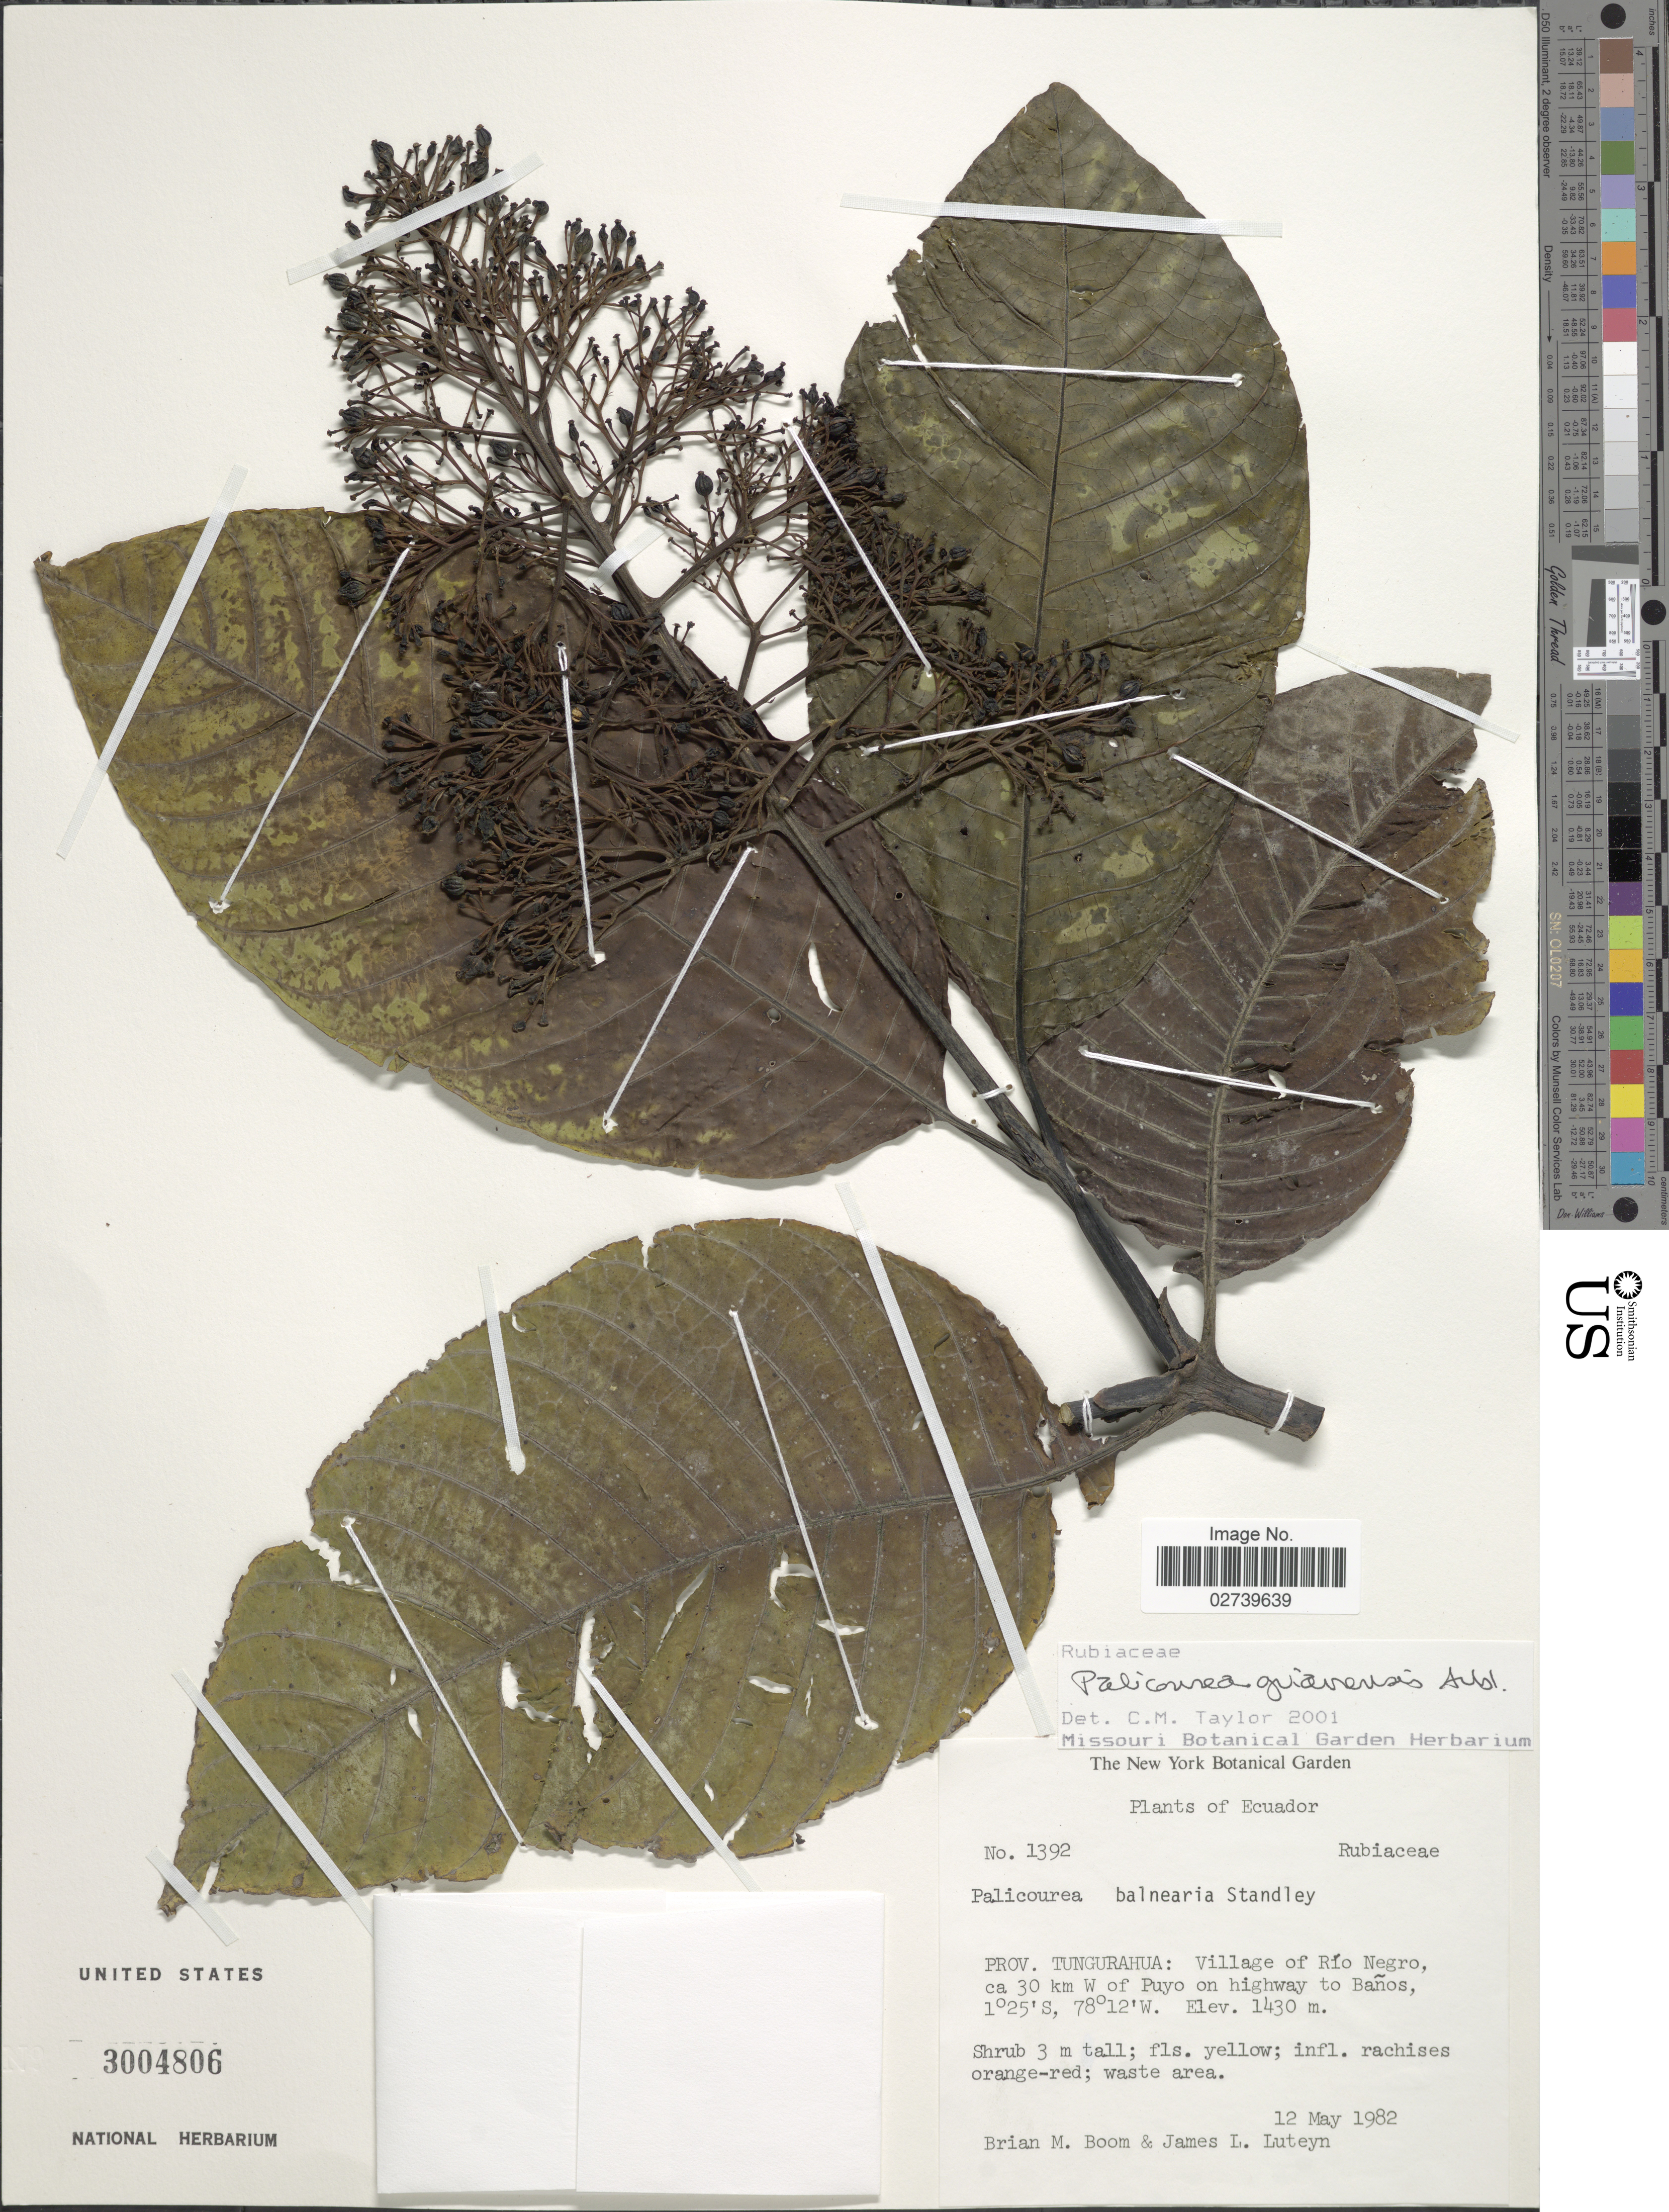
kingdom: Plantae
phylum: Tracheophyta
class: Magnoliopsida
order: Gentianales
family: Rubiaceae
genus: Palicourea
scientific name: Palicourea guianensis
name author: Aubl.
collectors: B. M. Boom & J. L. Luteyn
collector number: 1392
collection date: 1982-05-12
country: Ecuador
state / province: Tungurahua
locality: Village of Rio Negro ca 30 km W of Puyo on highway to Banos.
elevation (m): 1430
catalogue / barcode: US 3004806